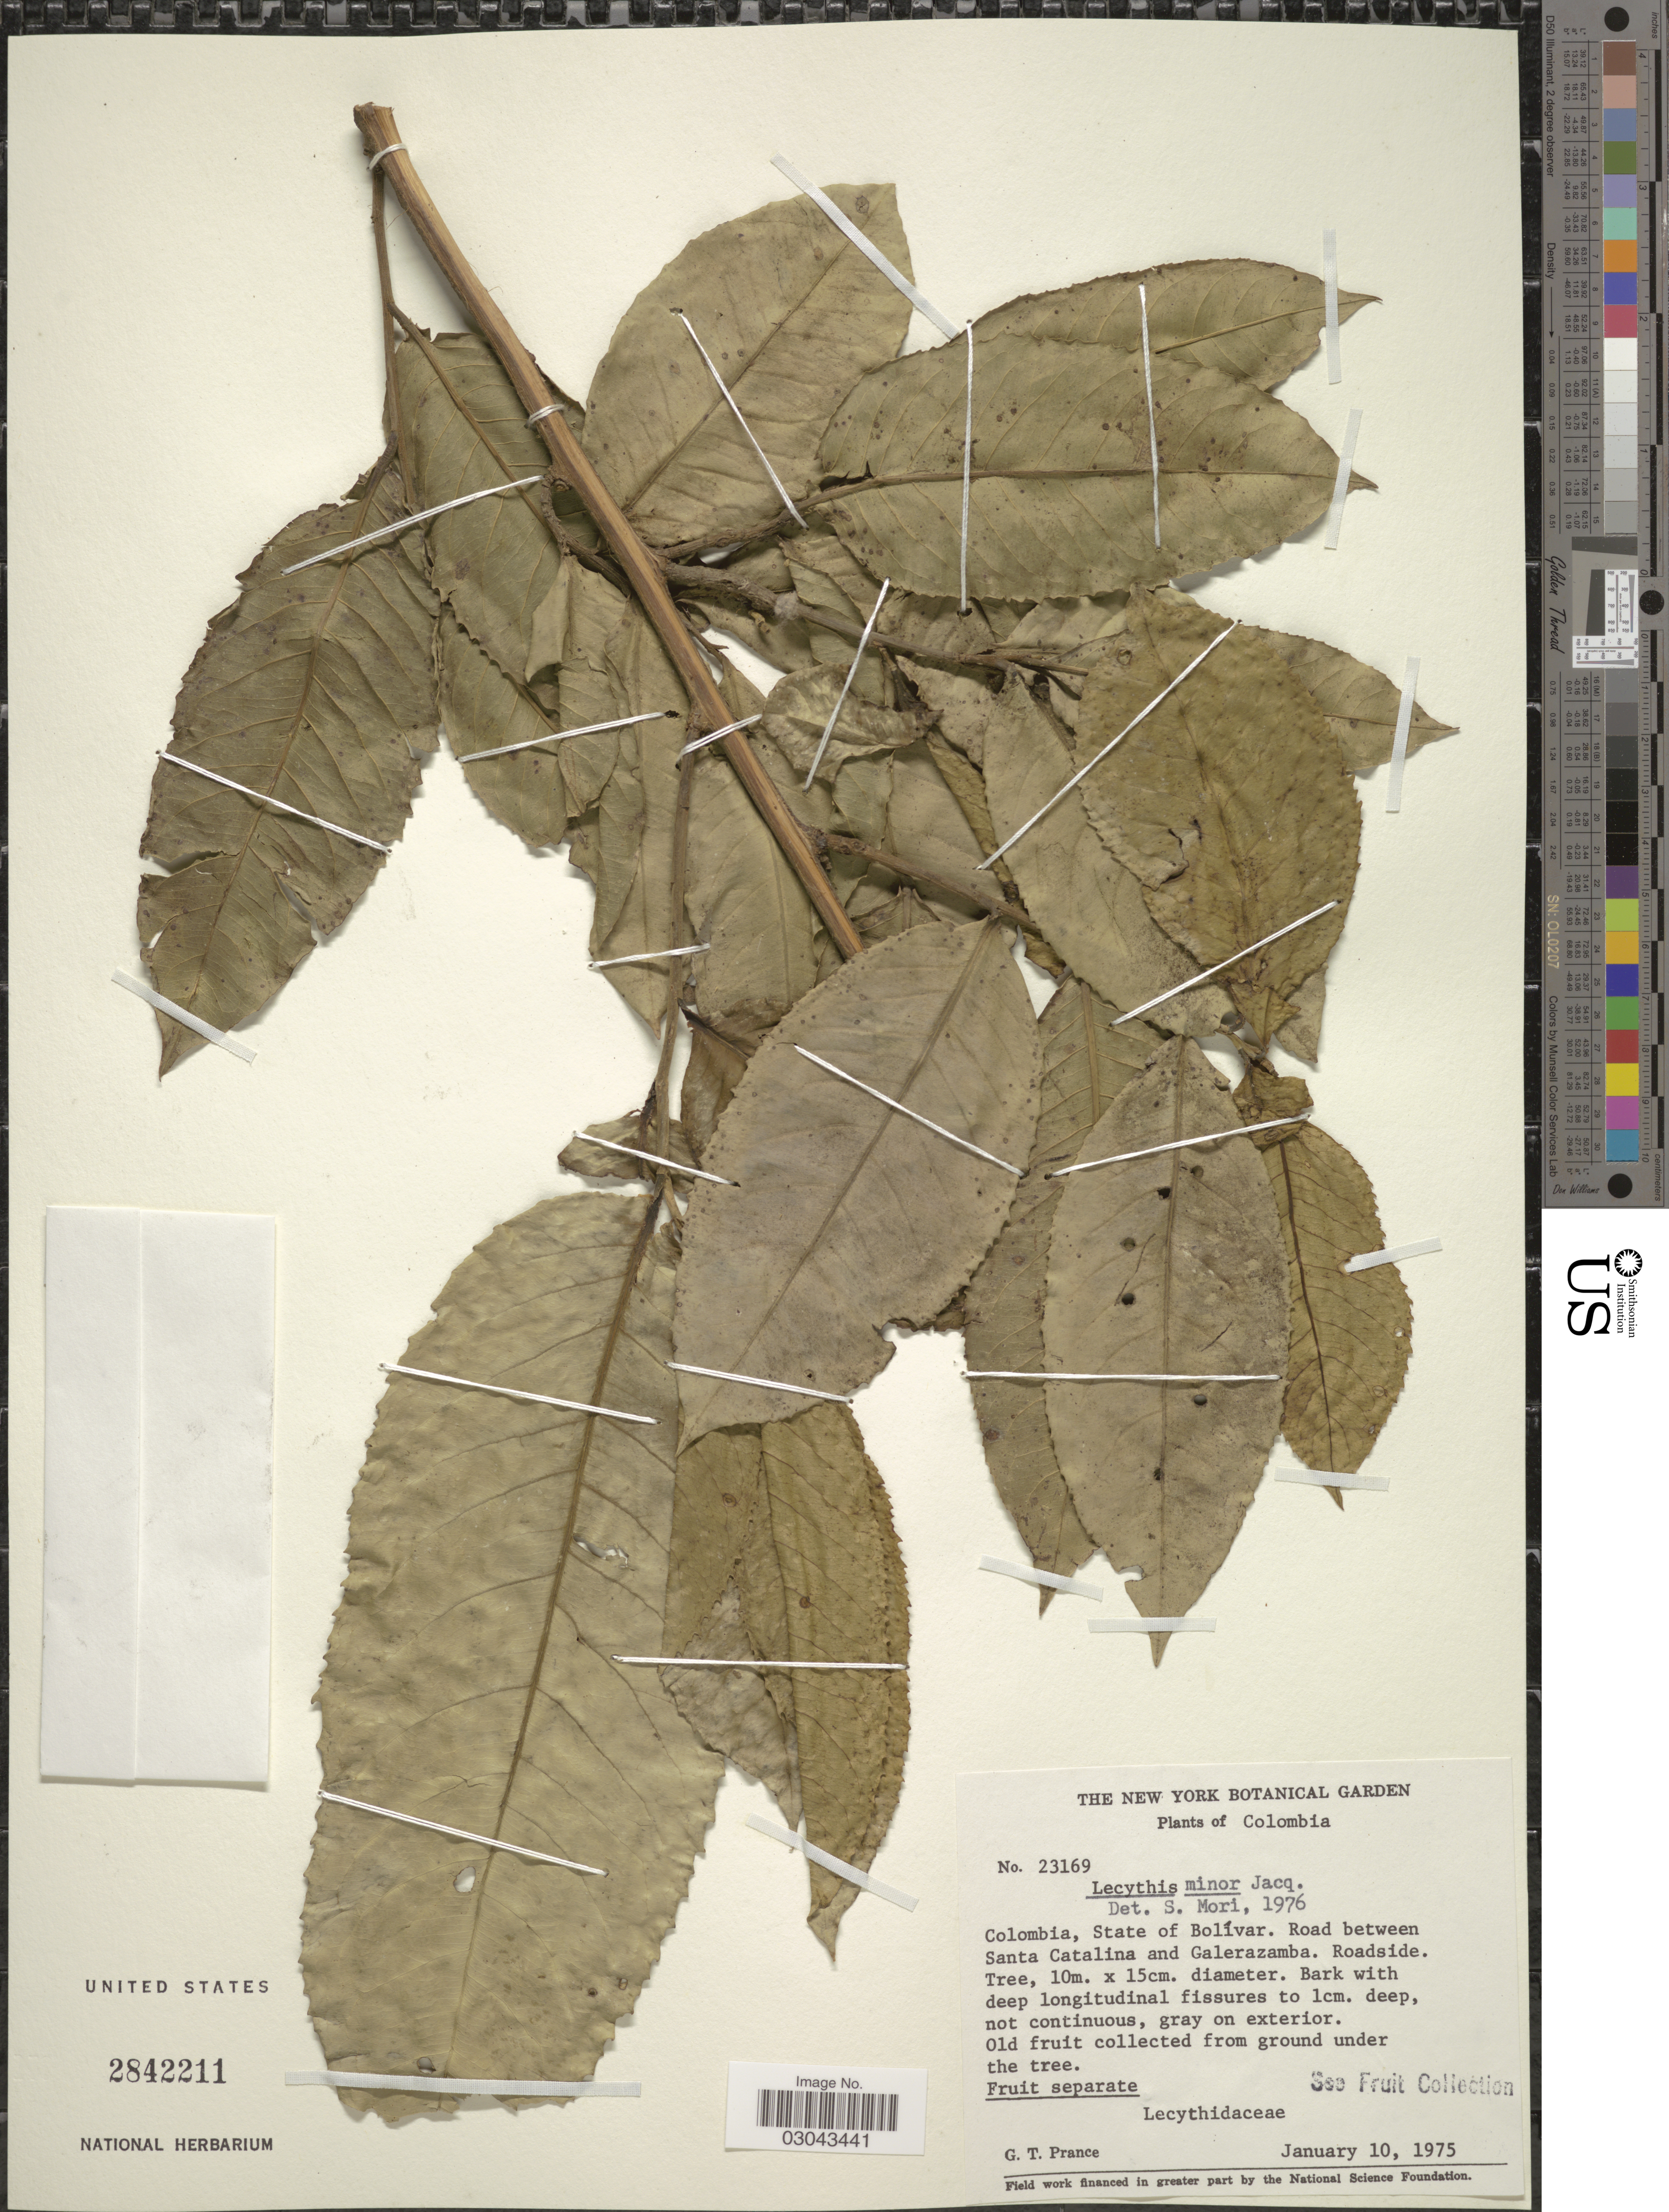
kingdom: Plantae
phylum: Tracheophyta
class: Magnoliopsida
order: Ericales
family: Lecythidaceae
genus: Lecythis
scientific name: Lecythis minor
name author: Jacq.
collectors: G. T. Prance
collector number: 23169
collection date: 1975-01-10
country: Colombia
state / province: Bolívar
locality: Road between Santa Catalina and Galerazamba.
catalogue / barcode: US 2842211